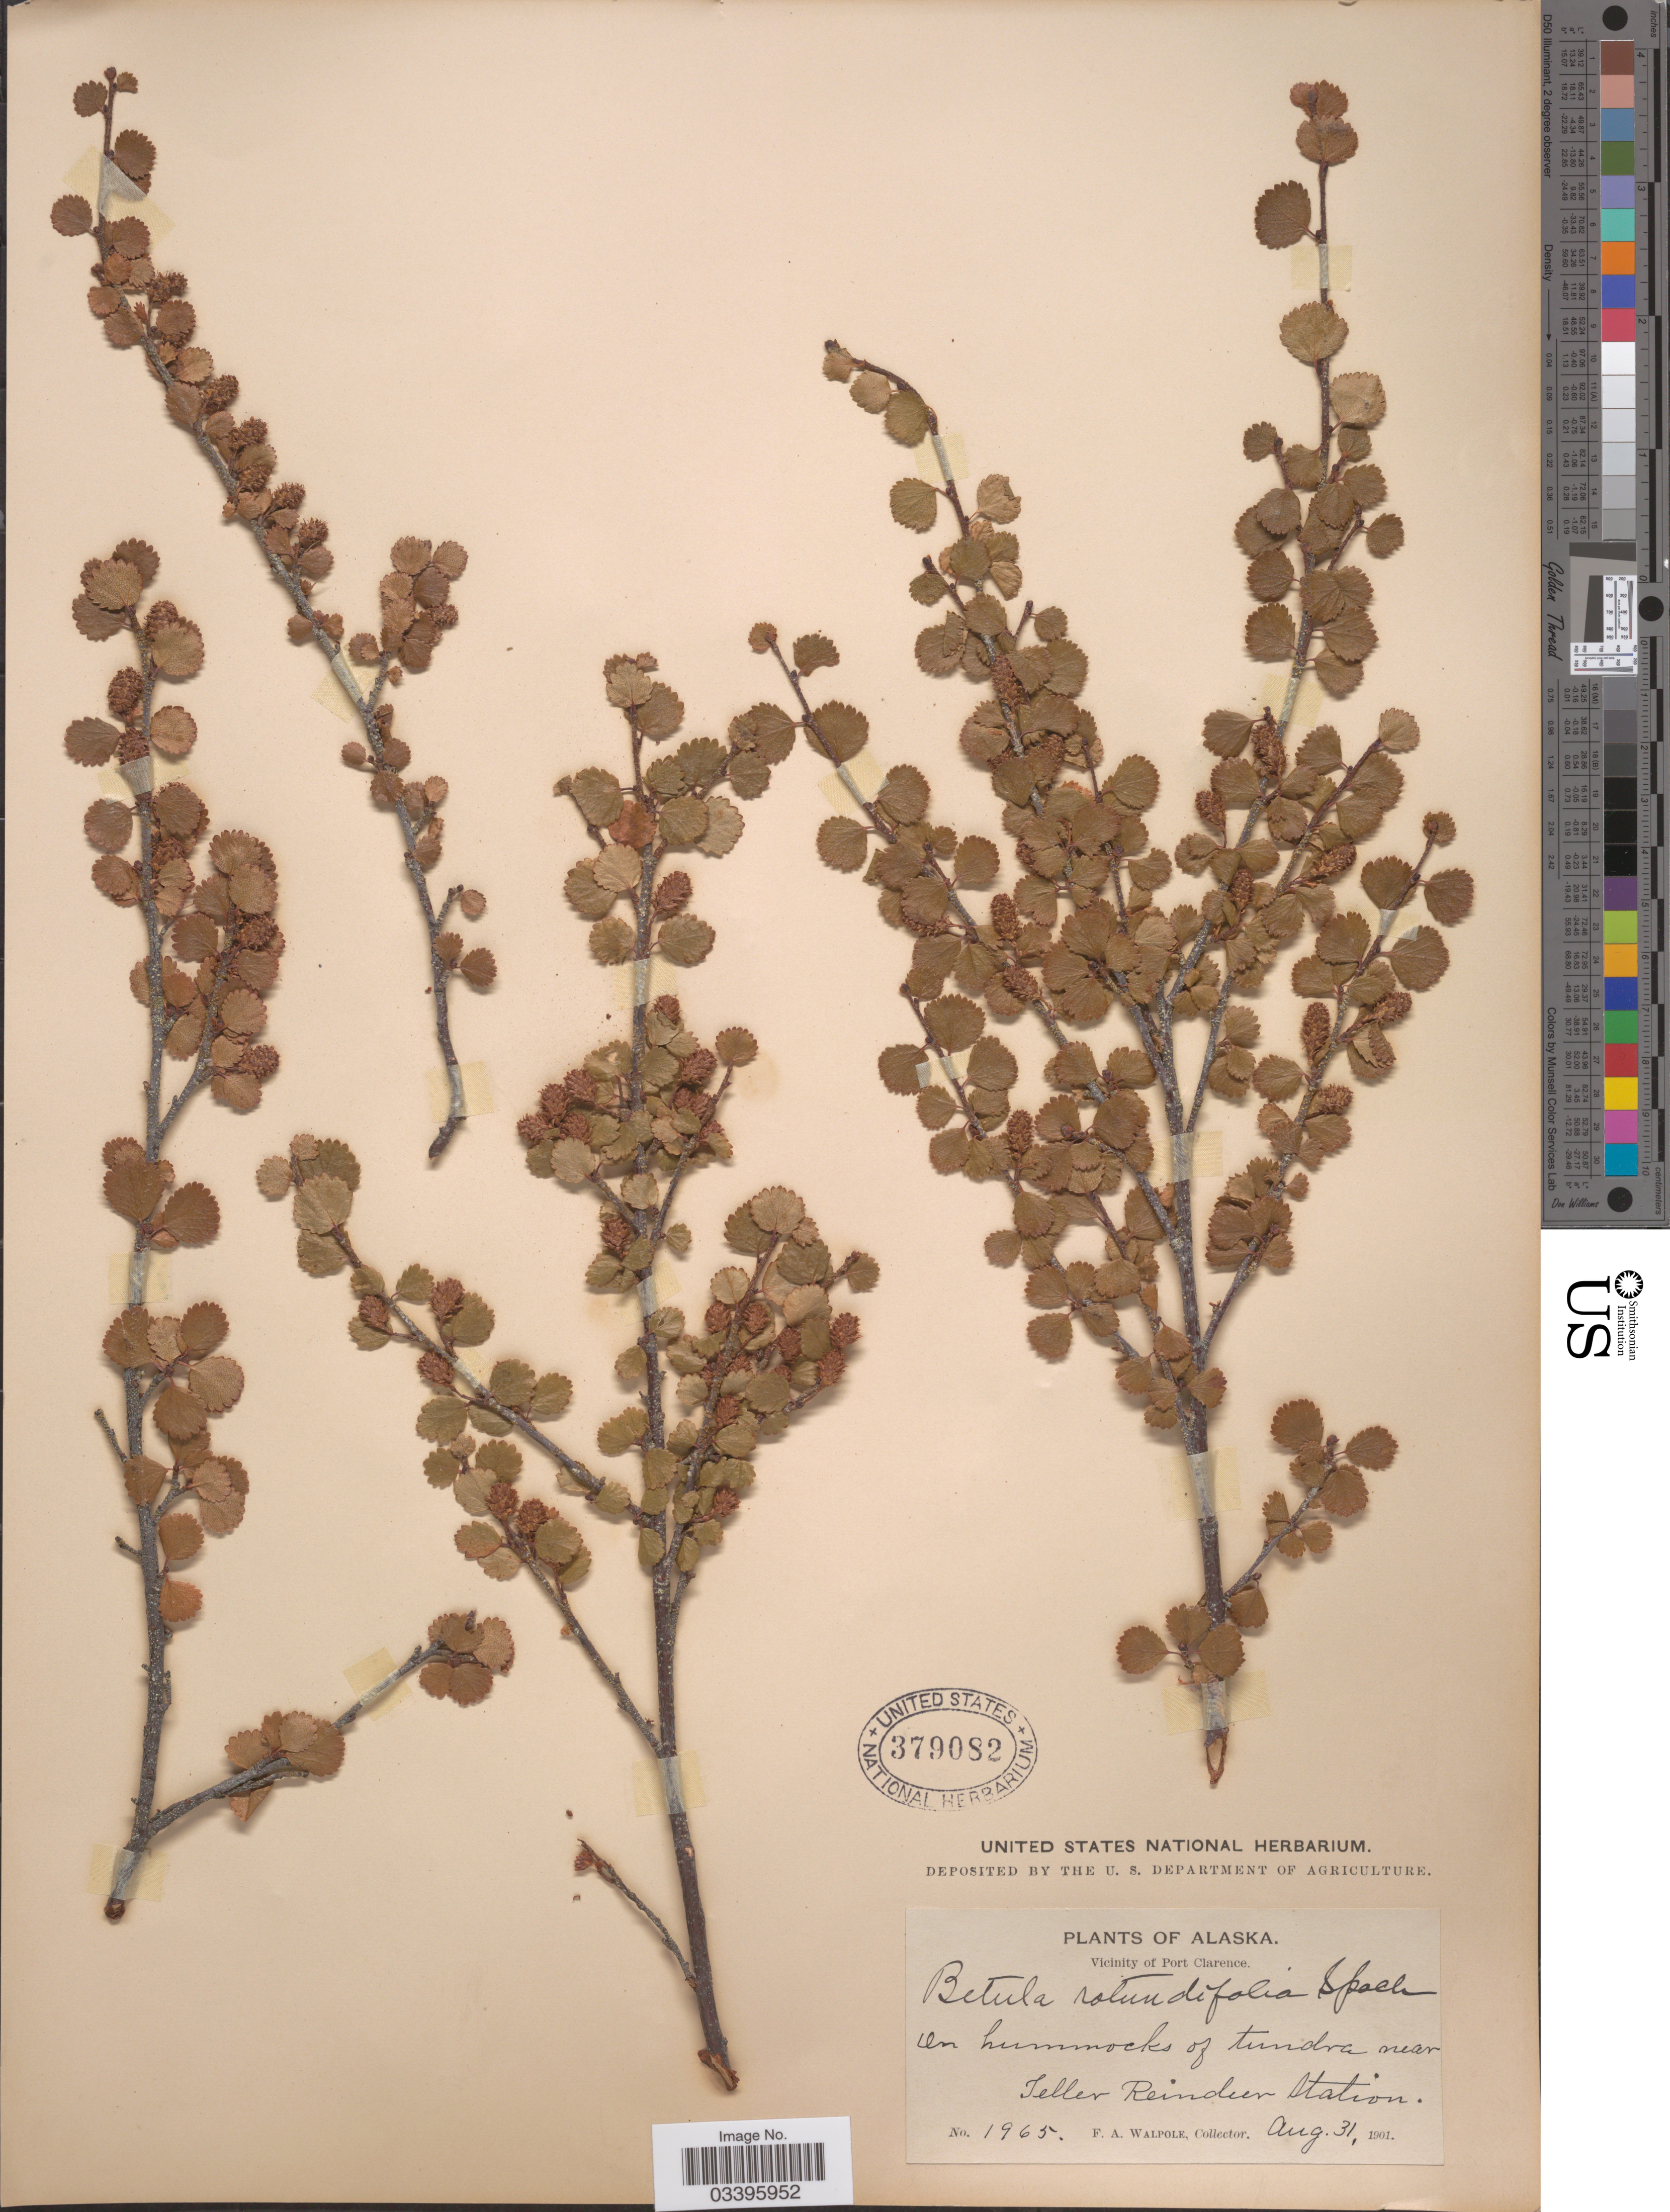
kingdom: Plantae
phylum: Tracheophyta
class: Magnoliopsida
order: Fagales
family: Betulaceae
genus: Betula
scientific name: Betula nana subsp. exilis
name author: L.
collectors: F. Walpole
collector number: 1965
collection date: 1901-08-31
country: United States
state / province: Alaska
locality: Vicinity of Port Clarence. On hummocks of tundra near Teller Reindeer Station.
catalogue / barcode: US 379082